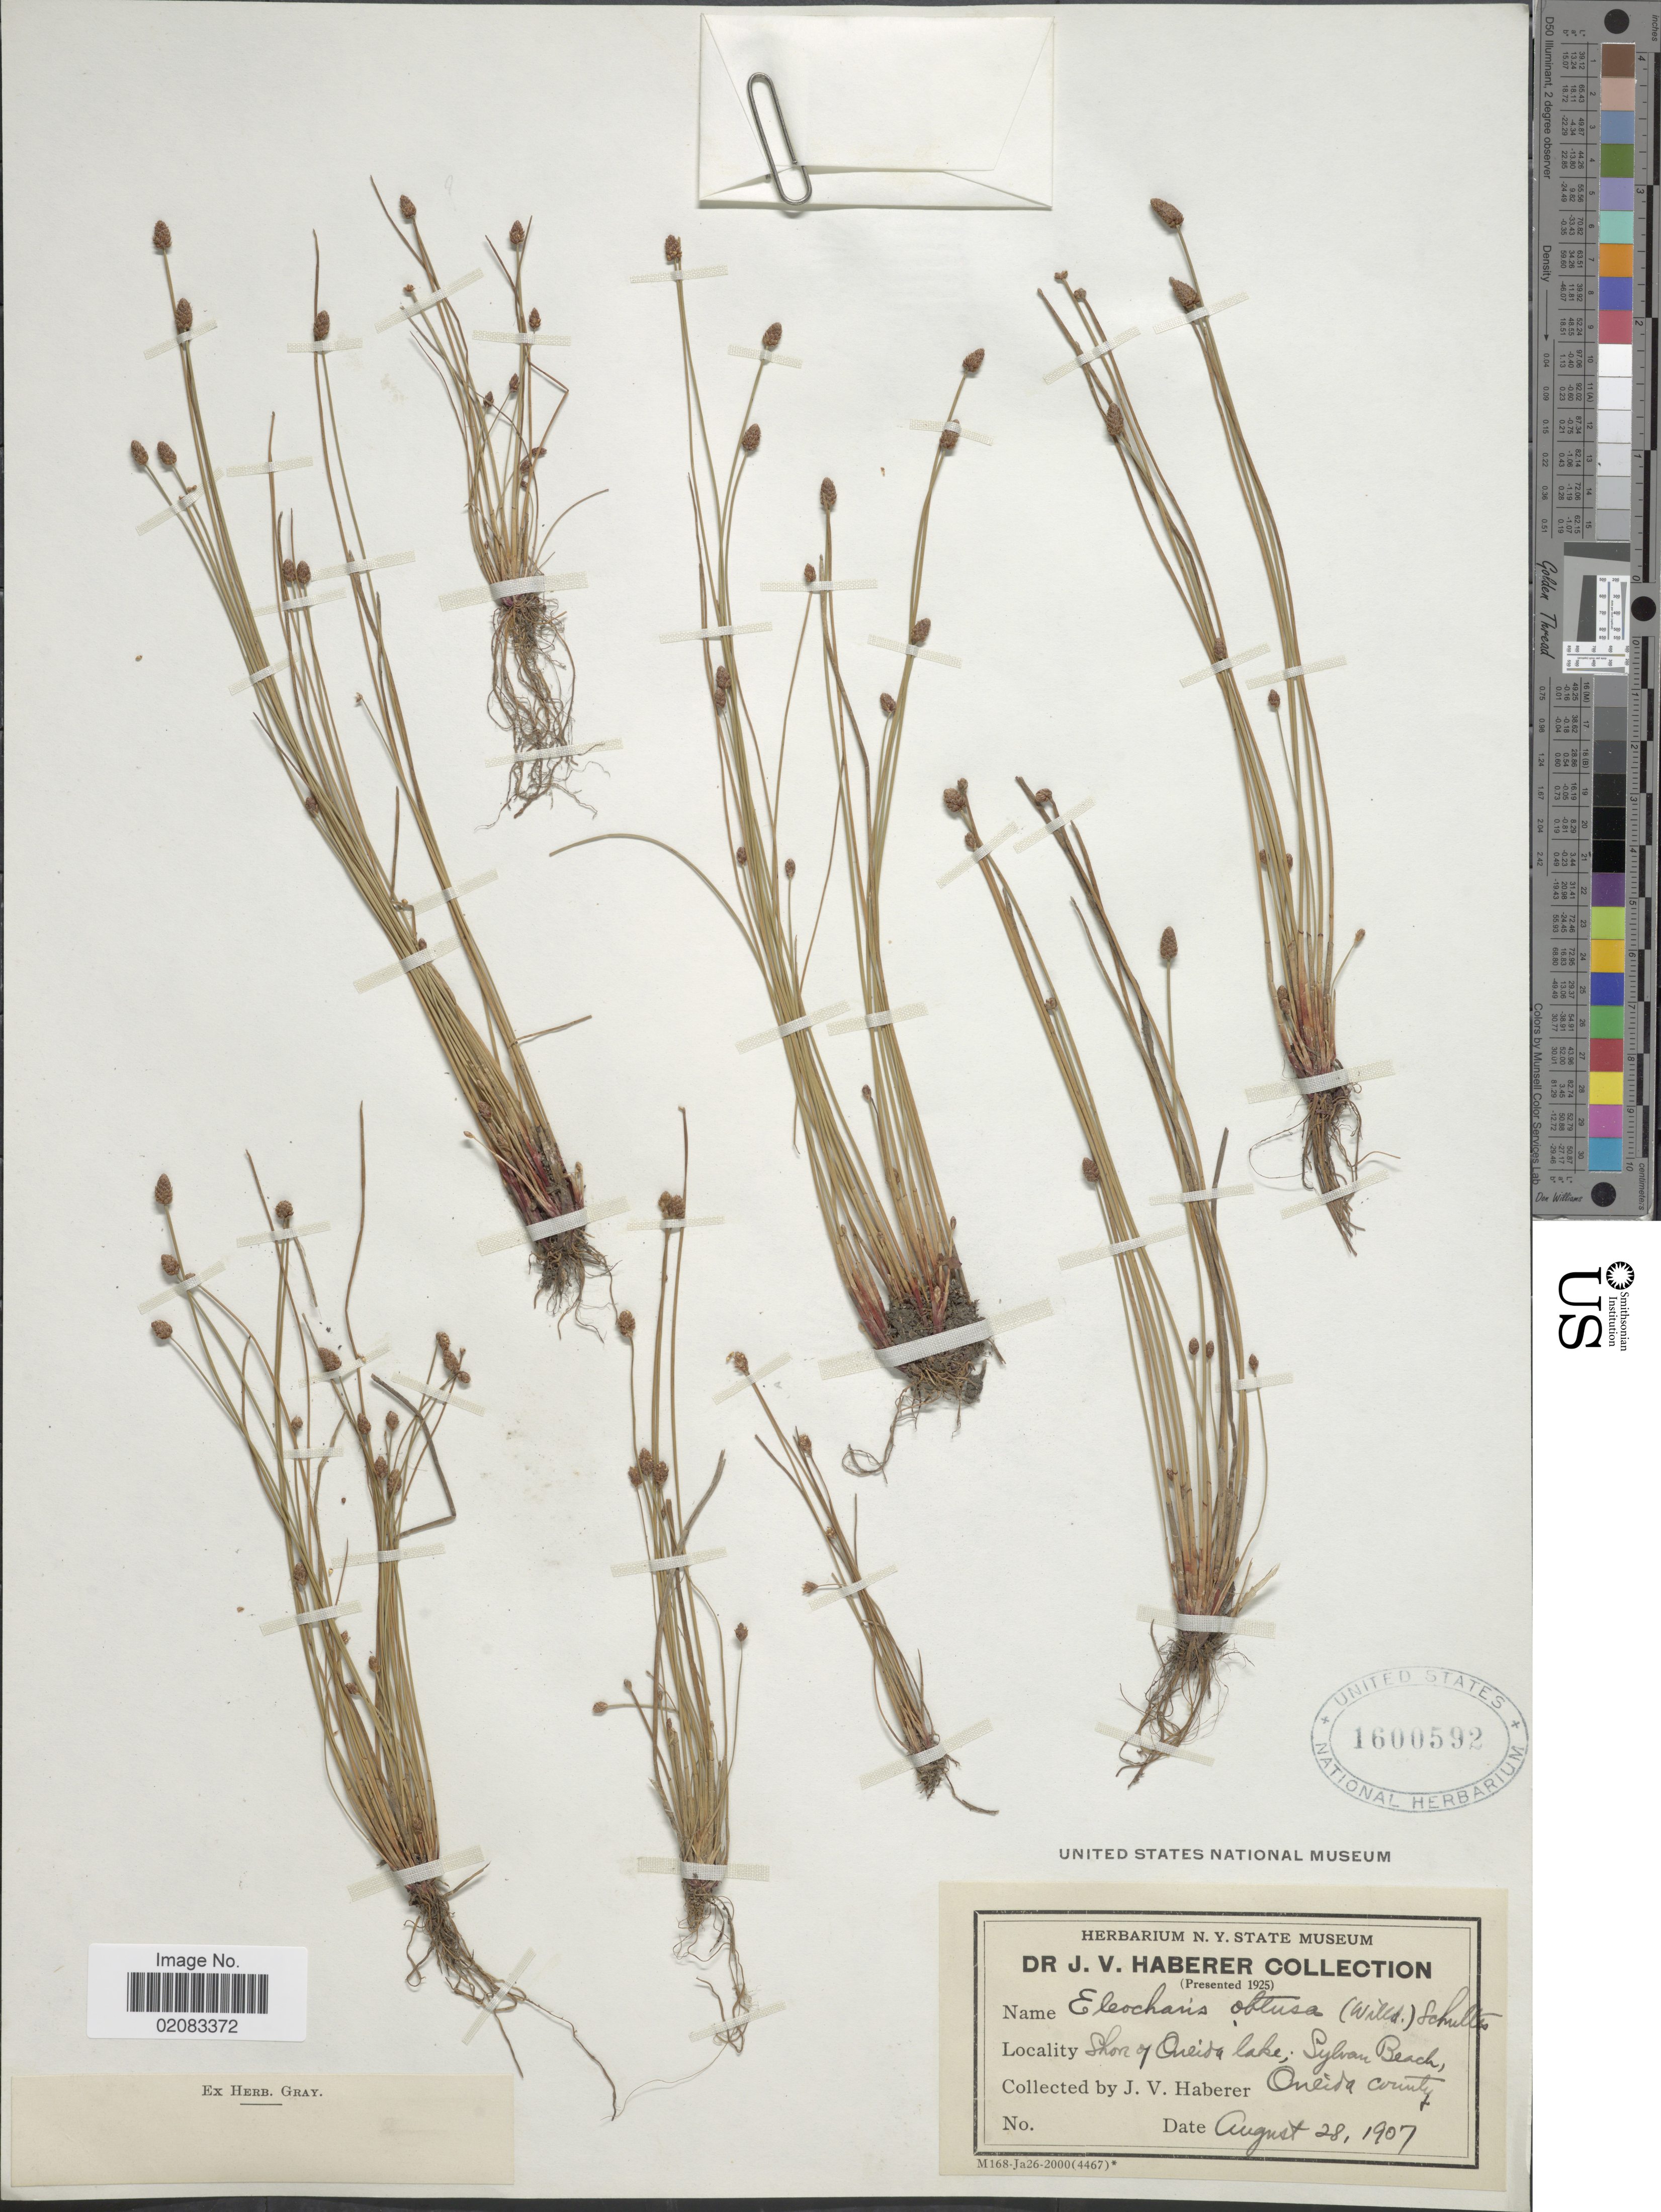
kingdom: Plantae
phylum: Tracheophyta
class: Liliopsida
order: Poales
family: Cyperaceae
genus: Eleocharis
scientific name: Eleocharis obtusa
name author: (Willd.) Schult.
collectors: J. V. Haberer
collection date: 1907-08-28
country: United States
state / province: New York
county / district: Oneida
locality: Shore of Oneida lake; Sylvan Beach, Oneida County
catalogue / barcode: US 1600592